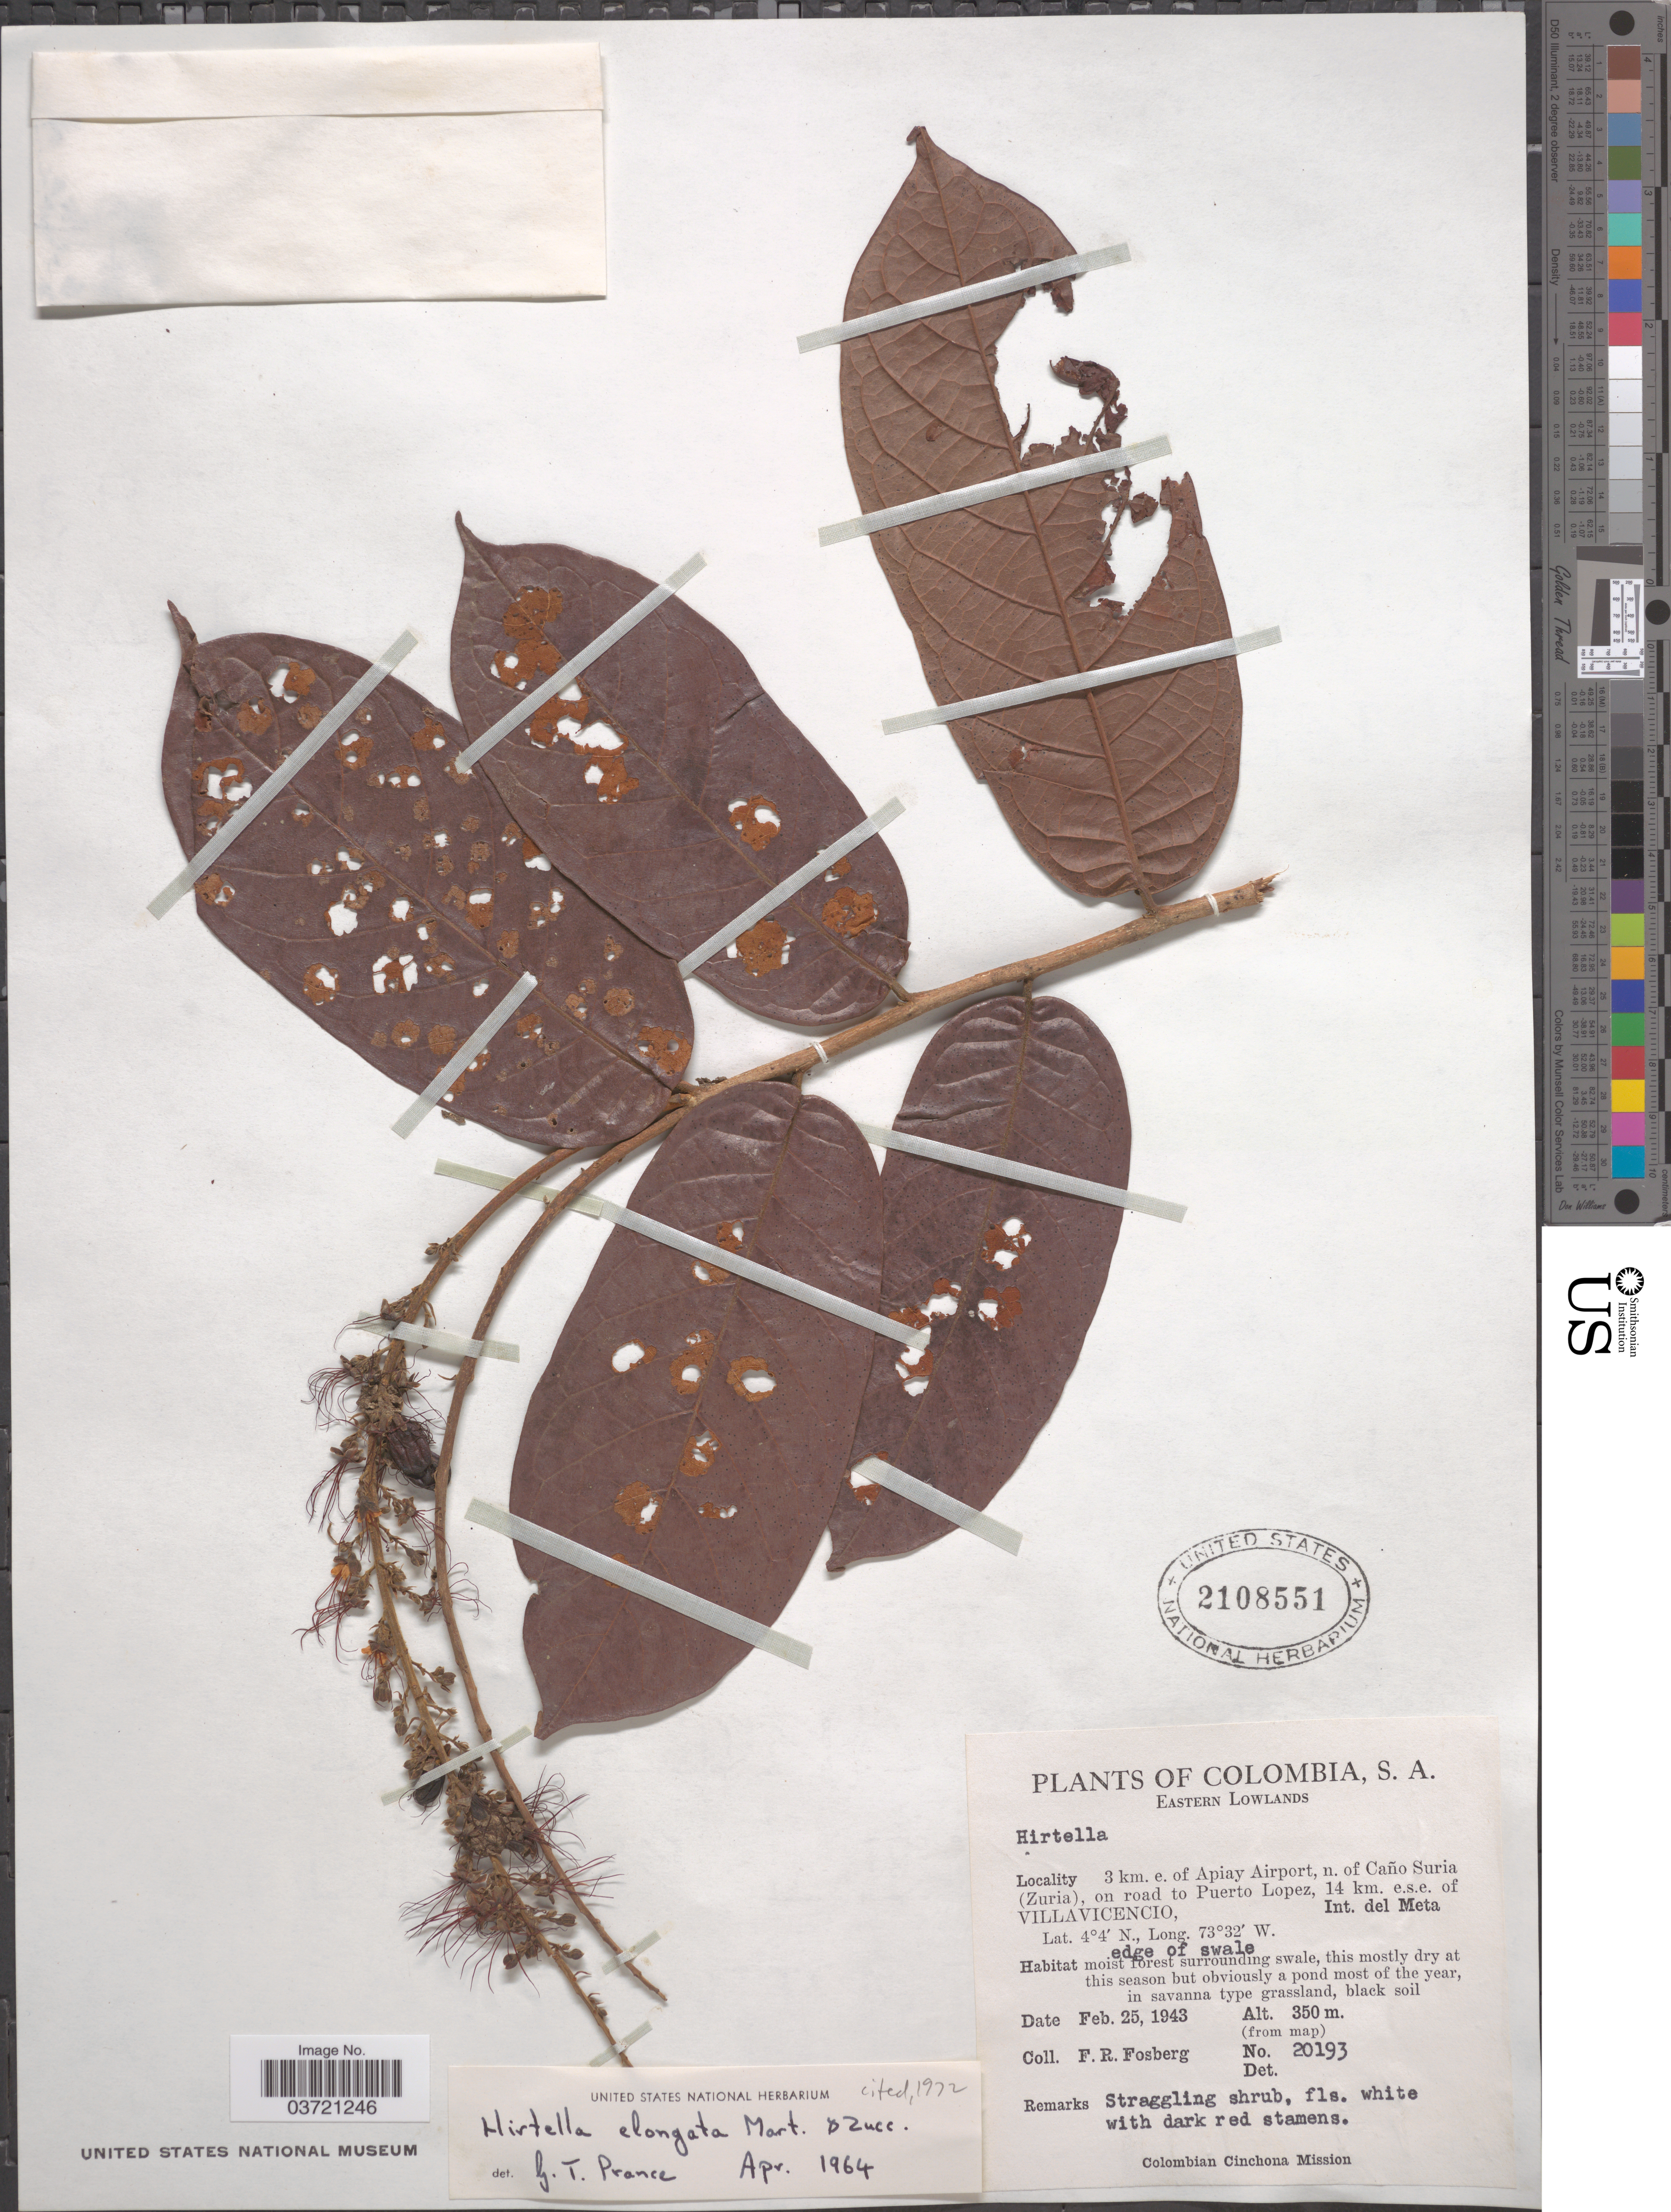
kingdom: Plantae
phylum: Tracheophyta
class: Magnoliopsida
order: Malpighiales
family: Chrysobalanaceae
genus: Hirtella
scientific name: Hirtella elongata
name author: Mart. & Zucc.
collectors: F. R. Fosberg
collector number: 20193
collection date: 1943-02-25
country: Colombia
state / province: Meta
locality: Eastern Lowlands. 3 km. e. of Apiay Airport, n. of Caño Suria (Zuria), on road to Puerto Lopez, 14 km. e.s.e. of Villavicencio, Int del Meta. Edge of swale.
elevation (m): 350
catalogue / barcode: US 2108551